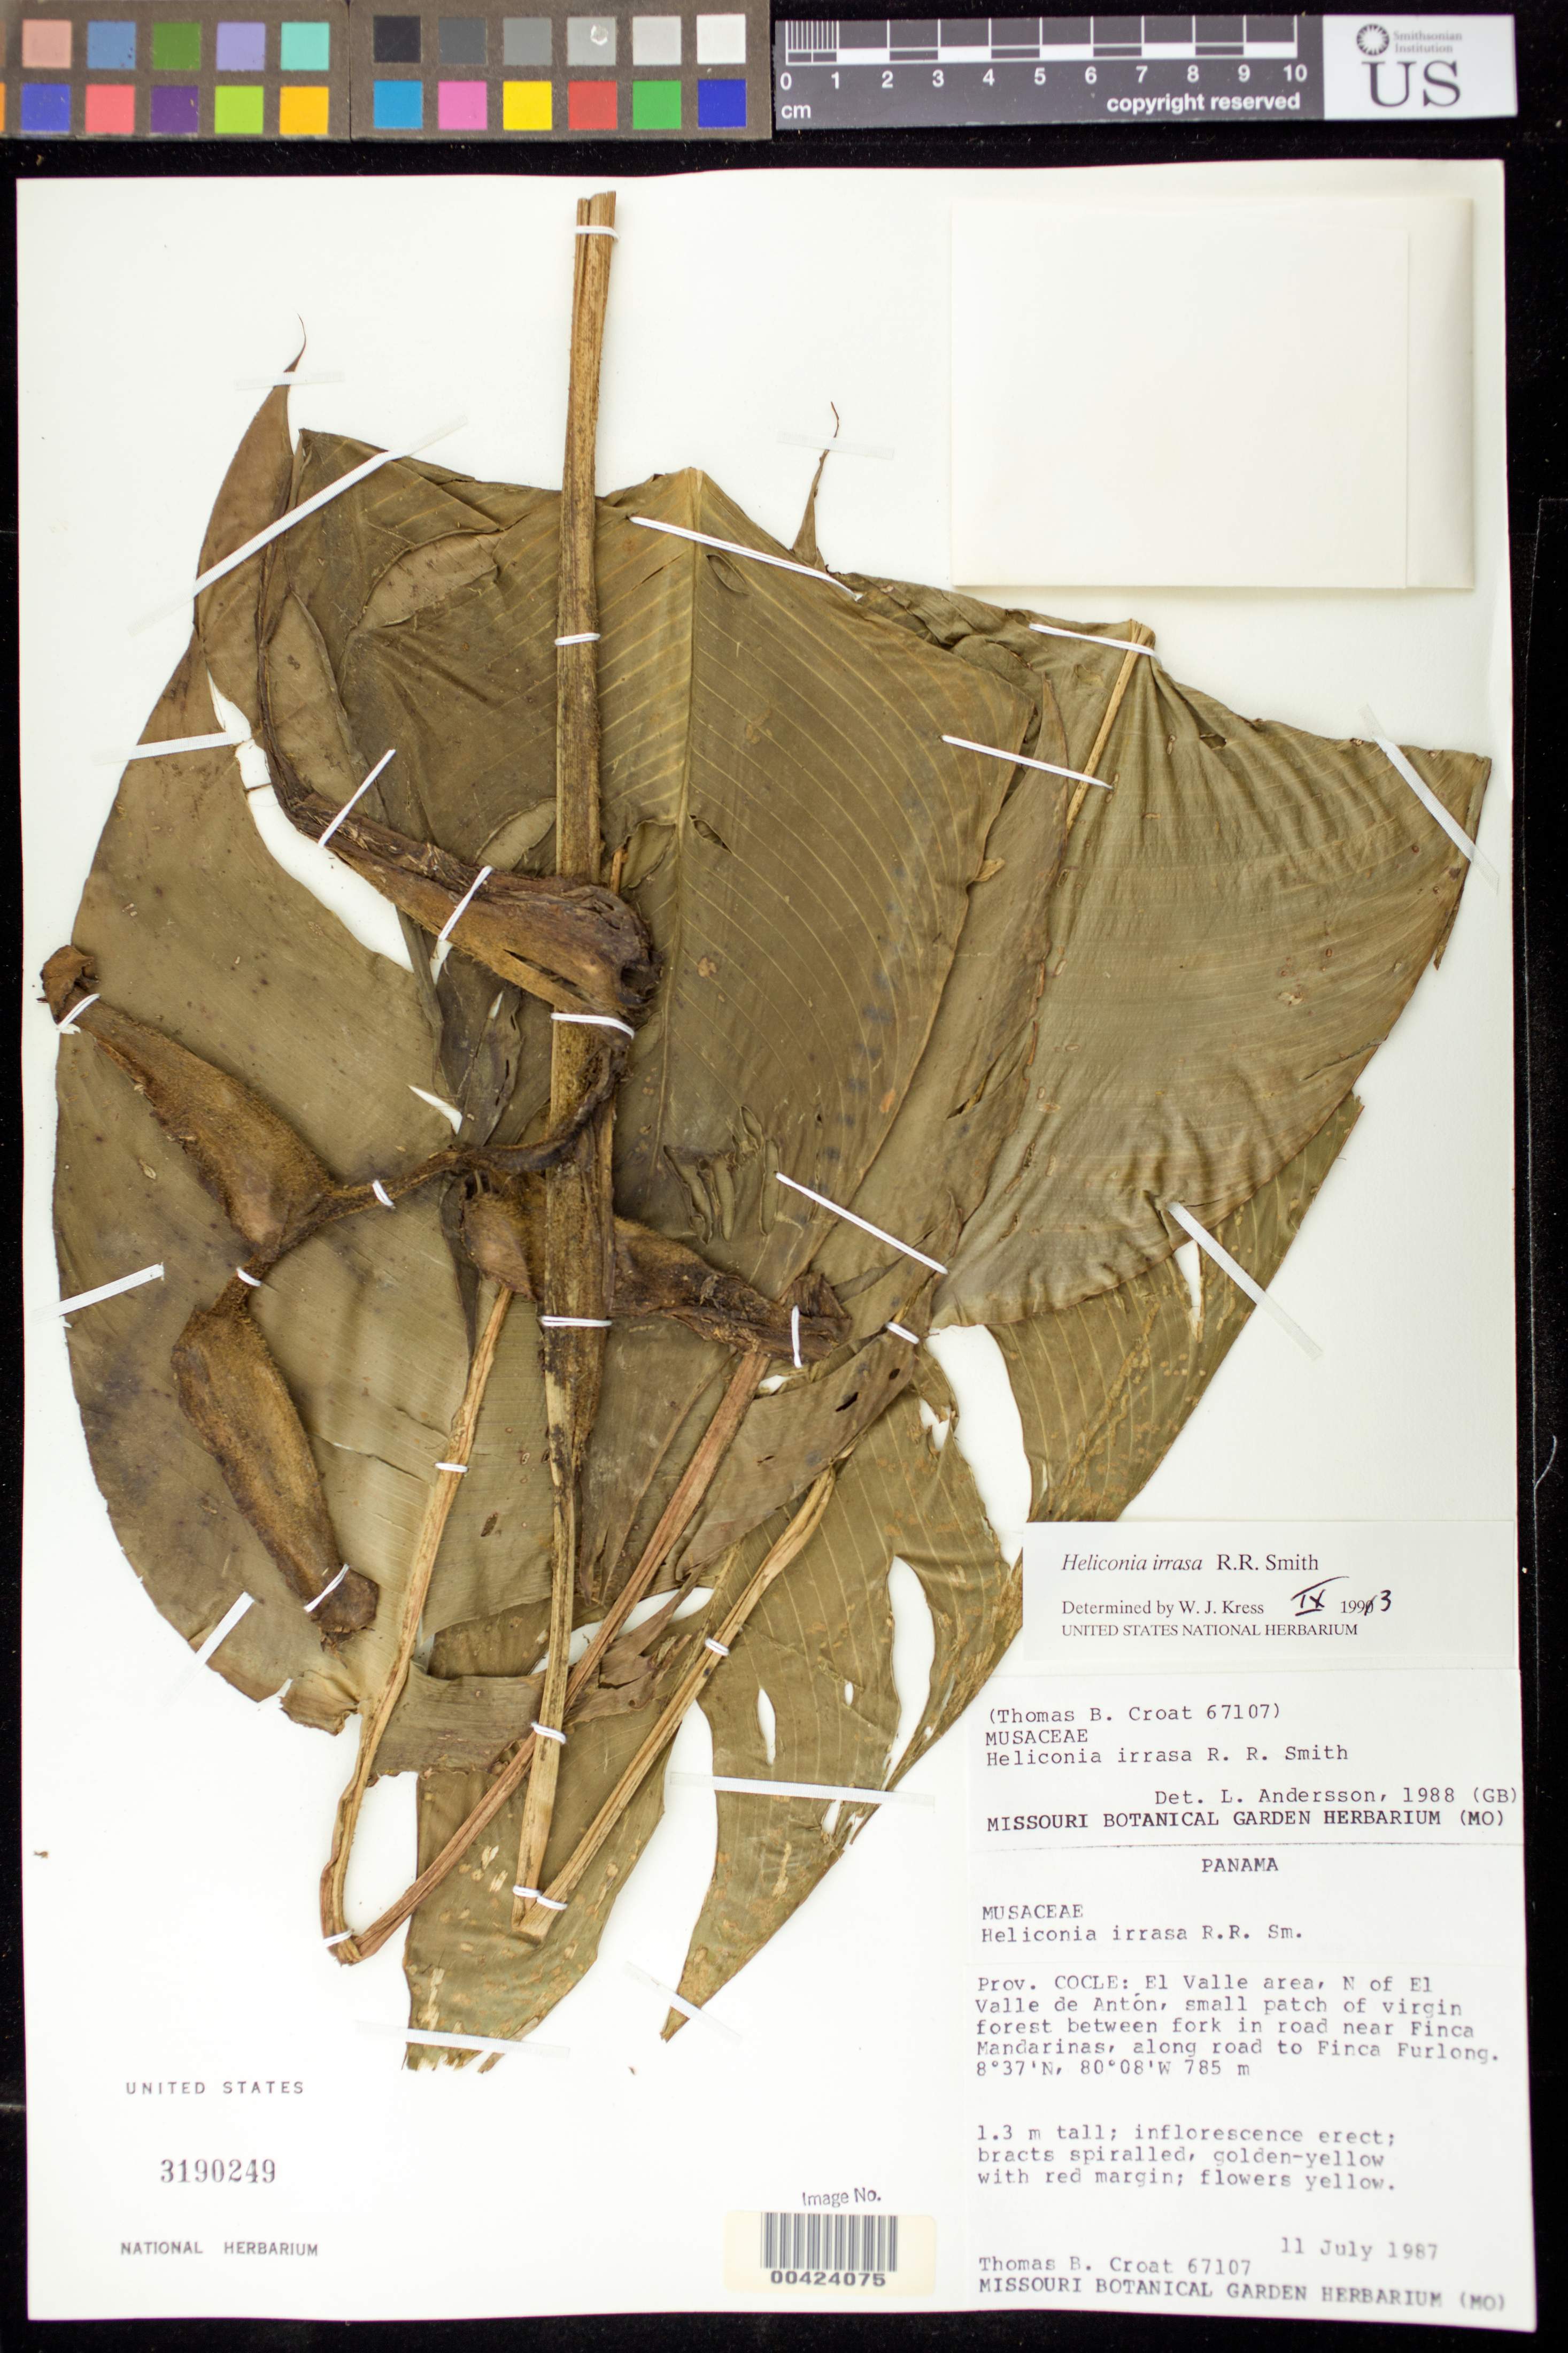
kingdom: Plantae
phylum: Tracheophyta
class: Liliopsida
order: Zingiberales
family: Heliconiaceae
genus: Heliconia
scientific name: Heliconia irrasa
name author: Lane ex R.R. Sm.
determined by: Kress, W. J., (US), Smithsonian Institution - National Museum of Natural History (UNITED STATES)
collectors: T. B. Croat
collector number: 67107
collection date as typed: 11 Jul 1987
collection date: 1987-07-11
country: Panama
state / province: Coclé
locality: El Valle area; N of el Valle De Anton; near Finca Mandarinas, along road to Finca Furlong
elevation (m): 785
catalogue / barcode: US 3190249